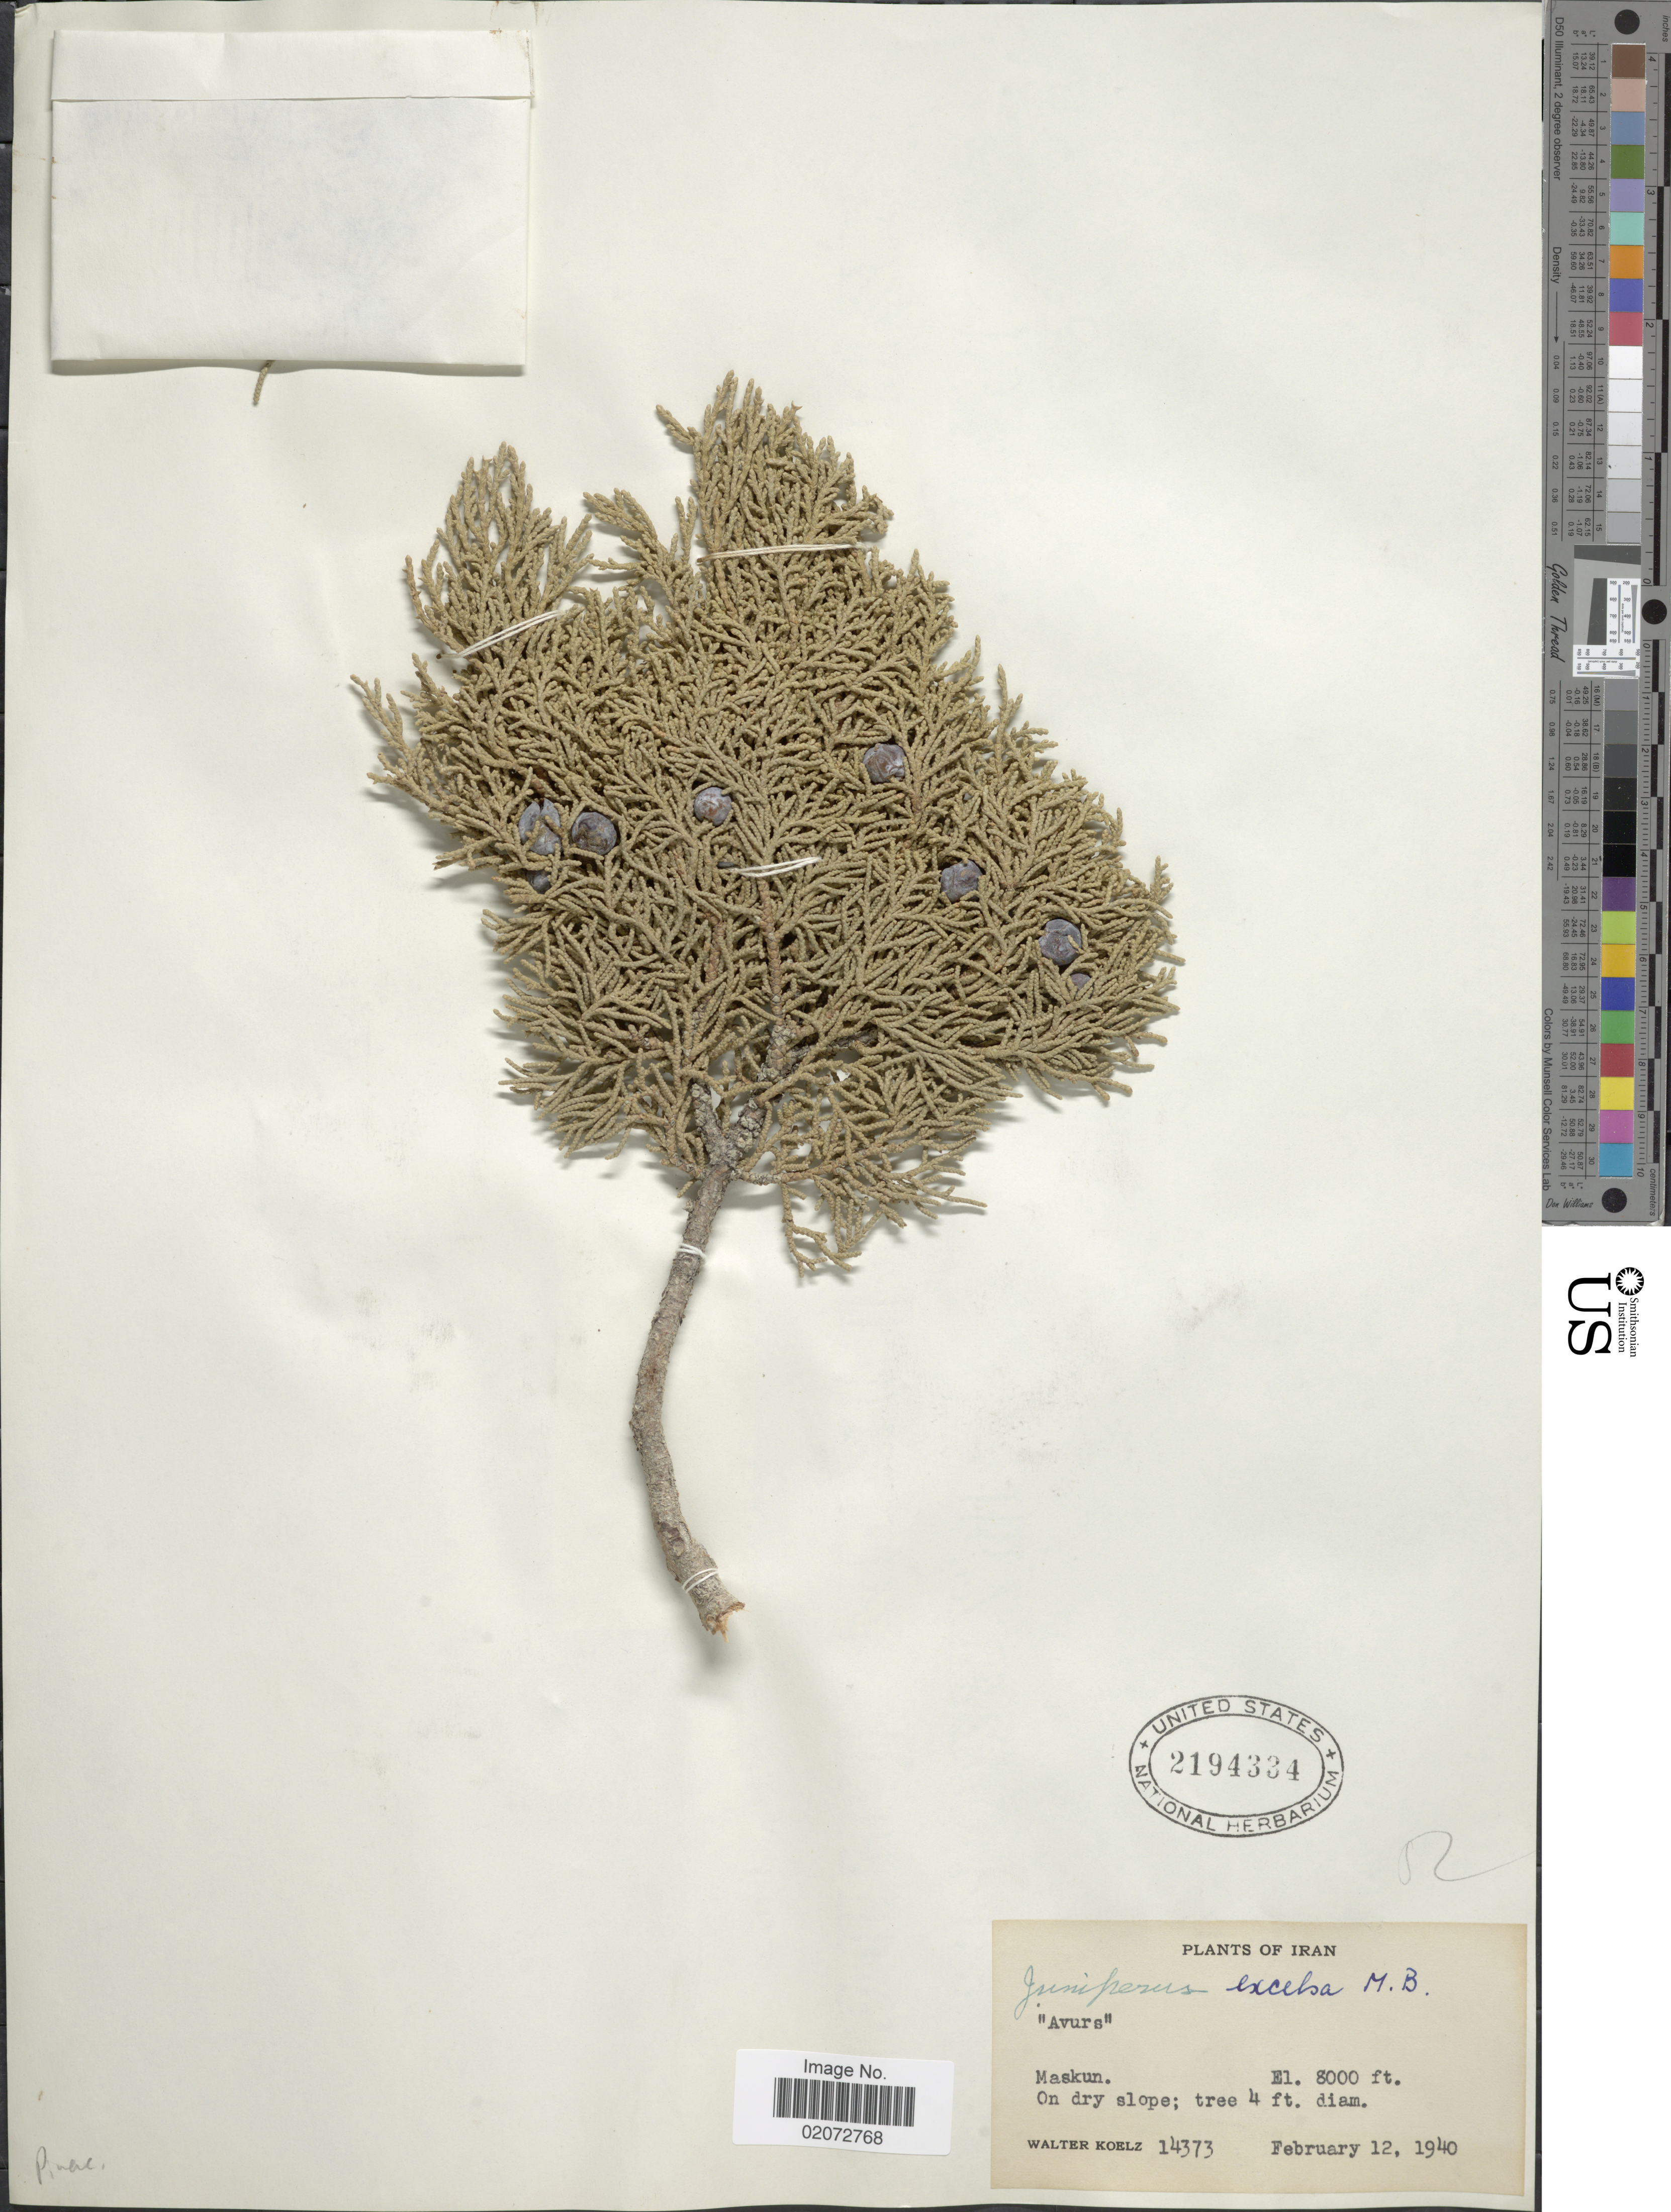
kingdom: Plantae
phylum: Tracheophyta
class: Pinopsida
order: Pinales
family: Cupressaceae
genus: Juniperus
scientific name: Juniperus excelsa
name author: M. Bieb.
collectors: W. N. Koelz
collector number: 14373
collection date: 1940-02-12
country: Iran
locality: Maskun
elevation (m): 2438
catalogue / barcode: US 2194334